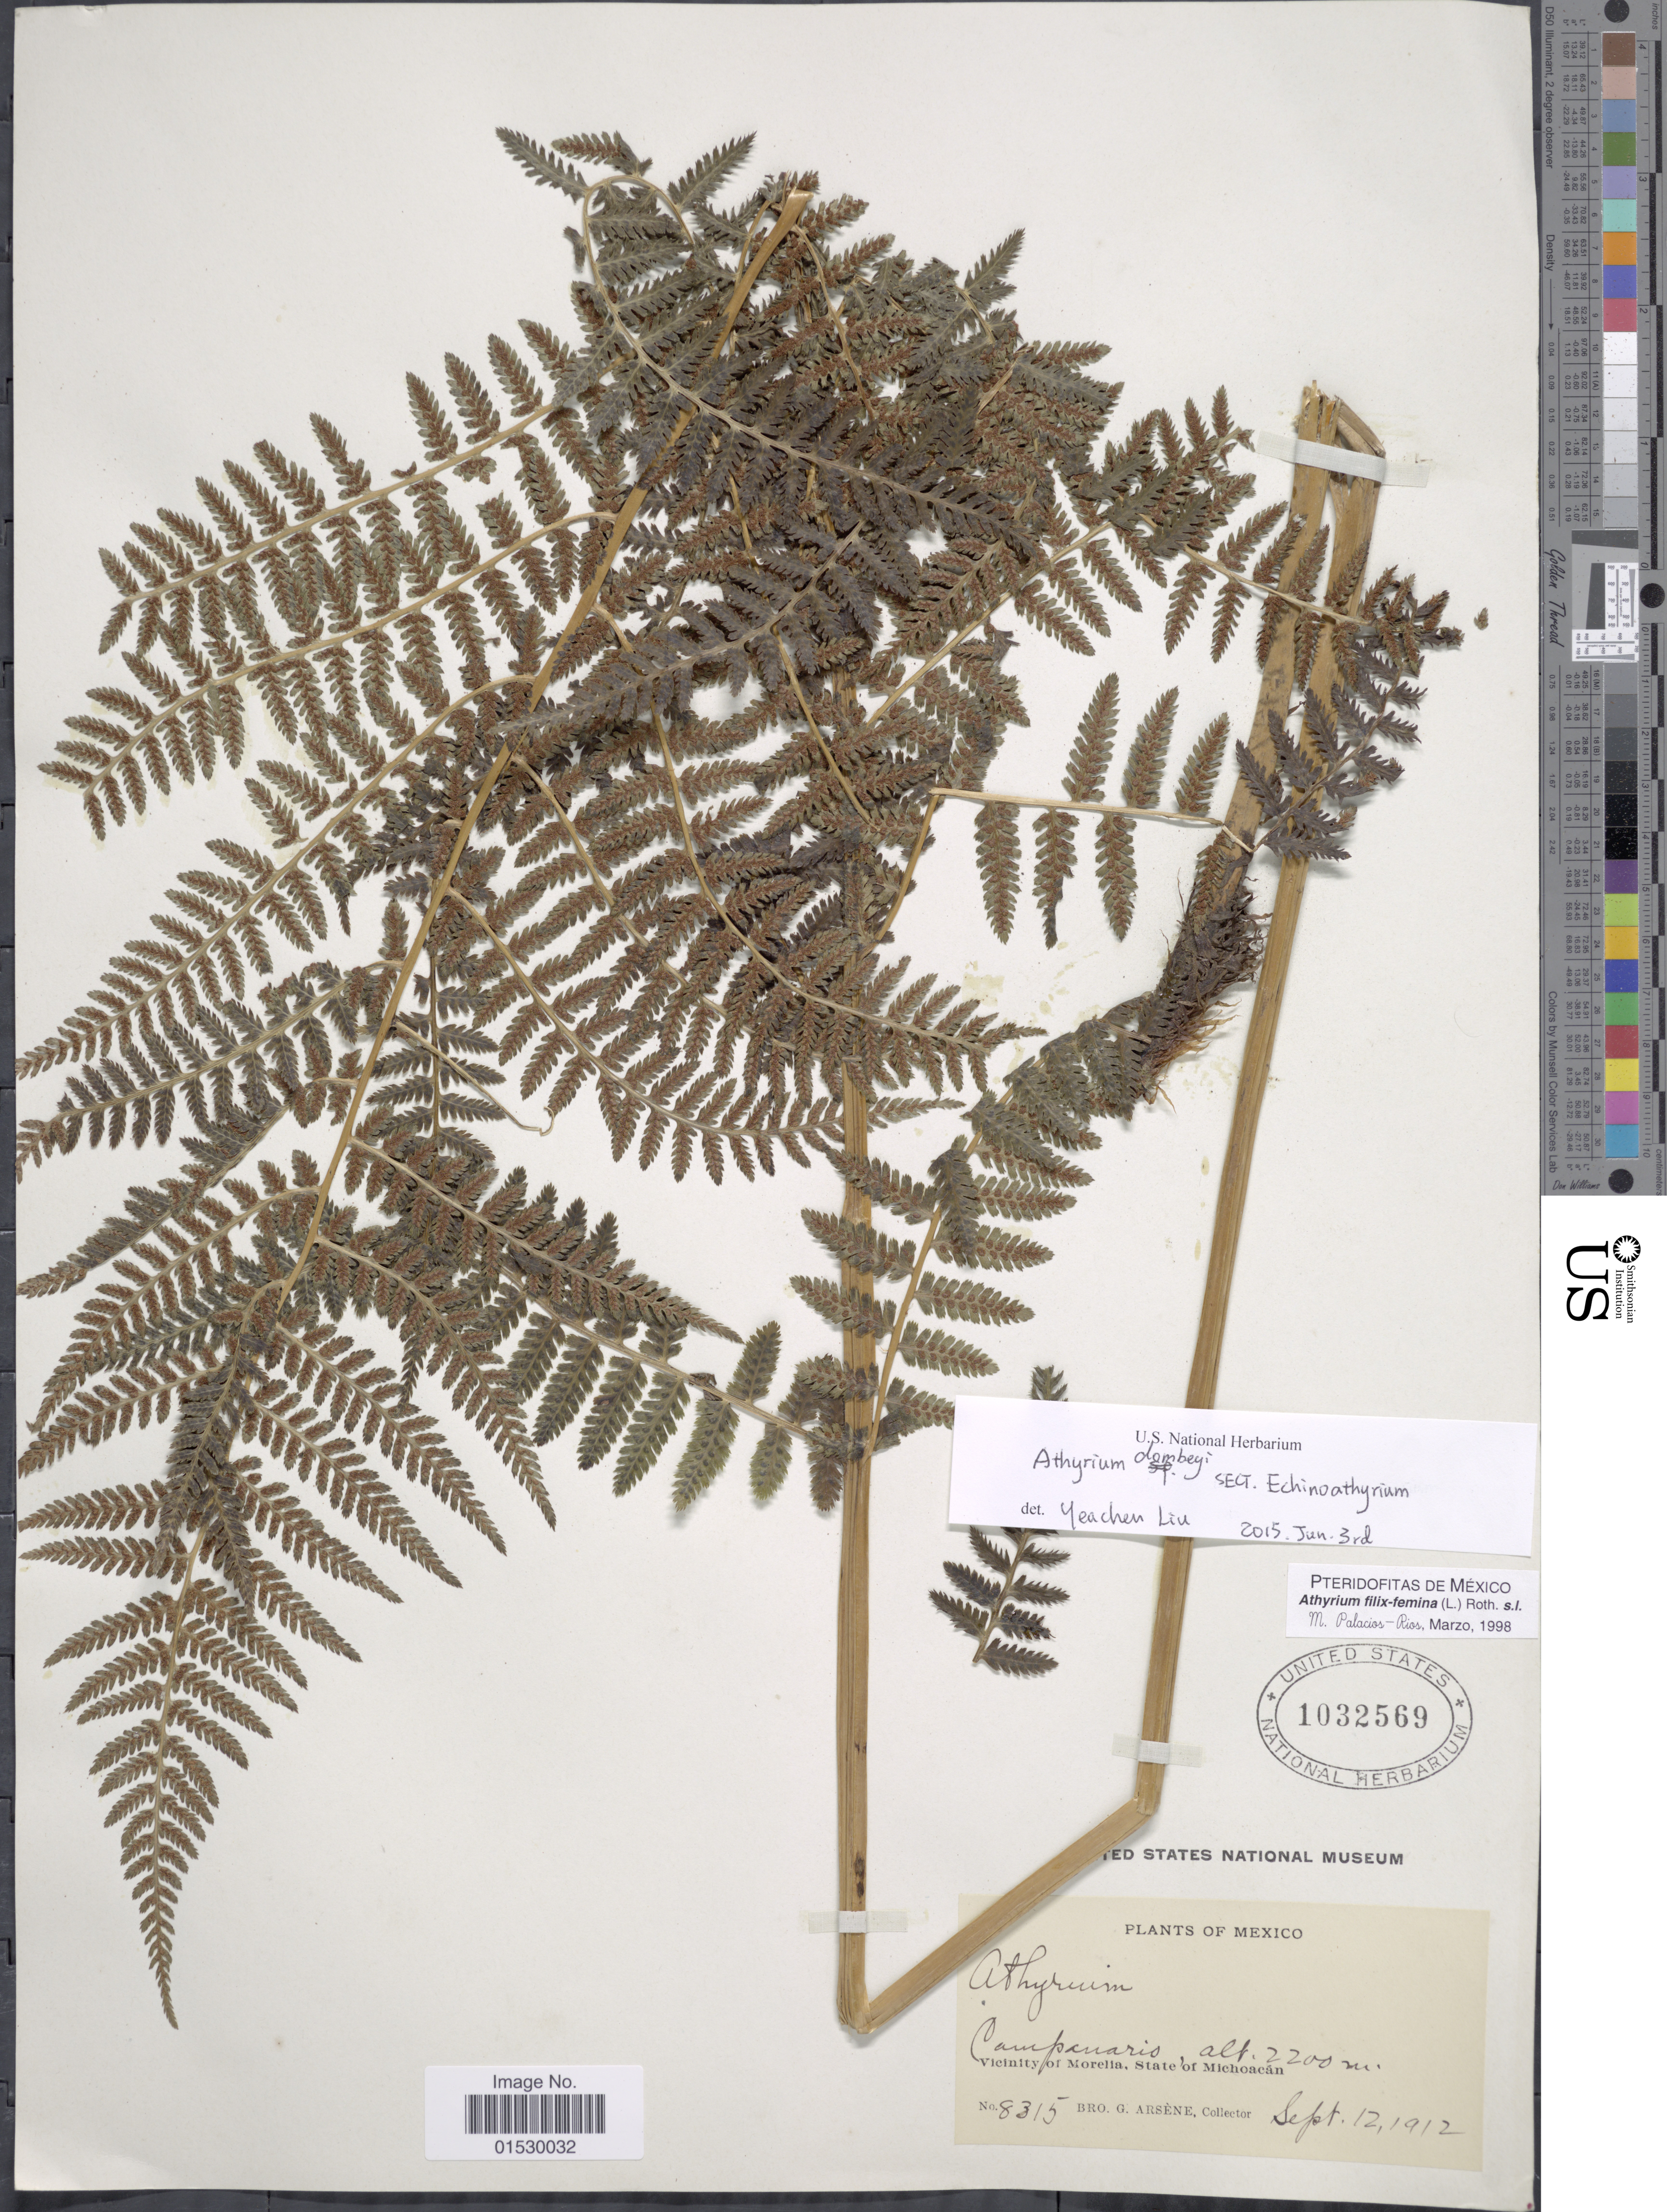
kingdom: Plantae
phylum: Tracheophyta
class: Polypodiopsida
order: Polypodiales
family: Athyriaceae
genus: Athyrium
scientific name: Athyrium dombei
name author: (Desv.) C. Chr.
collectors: Bro. G. Arsène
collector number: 8315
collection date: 1912-09-12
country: Mexico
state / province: Michoacán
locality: Campcuario, Vicinity of Morelia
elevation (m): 2200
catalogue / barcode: US 1032569